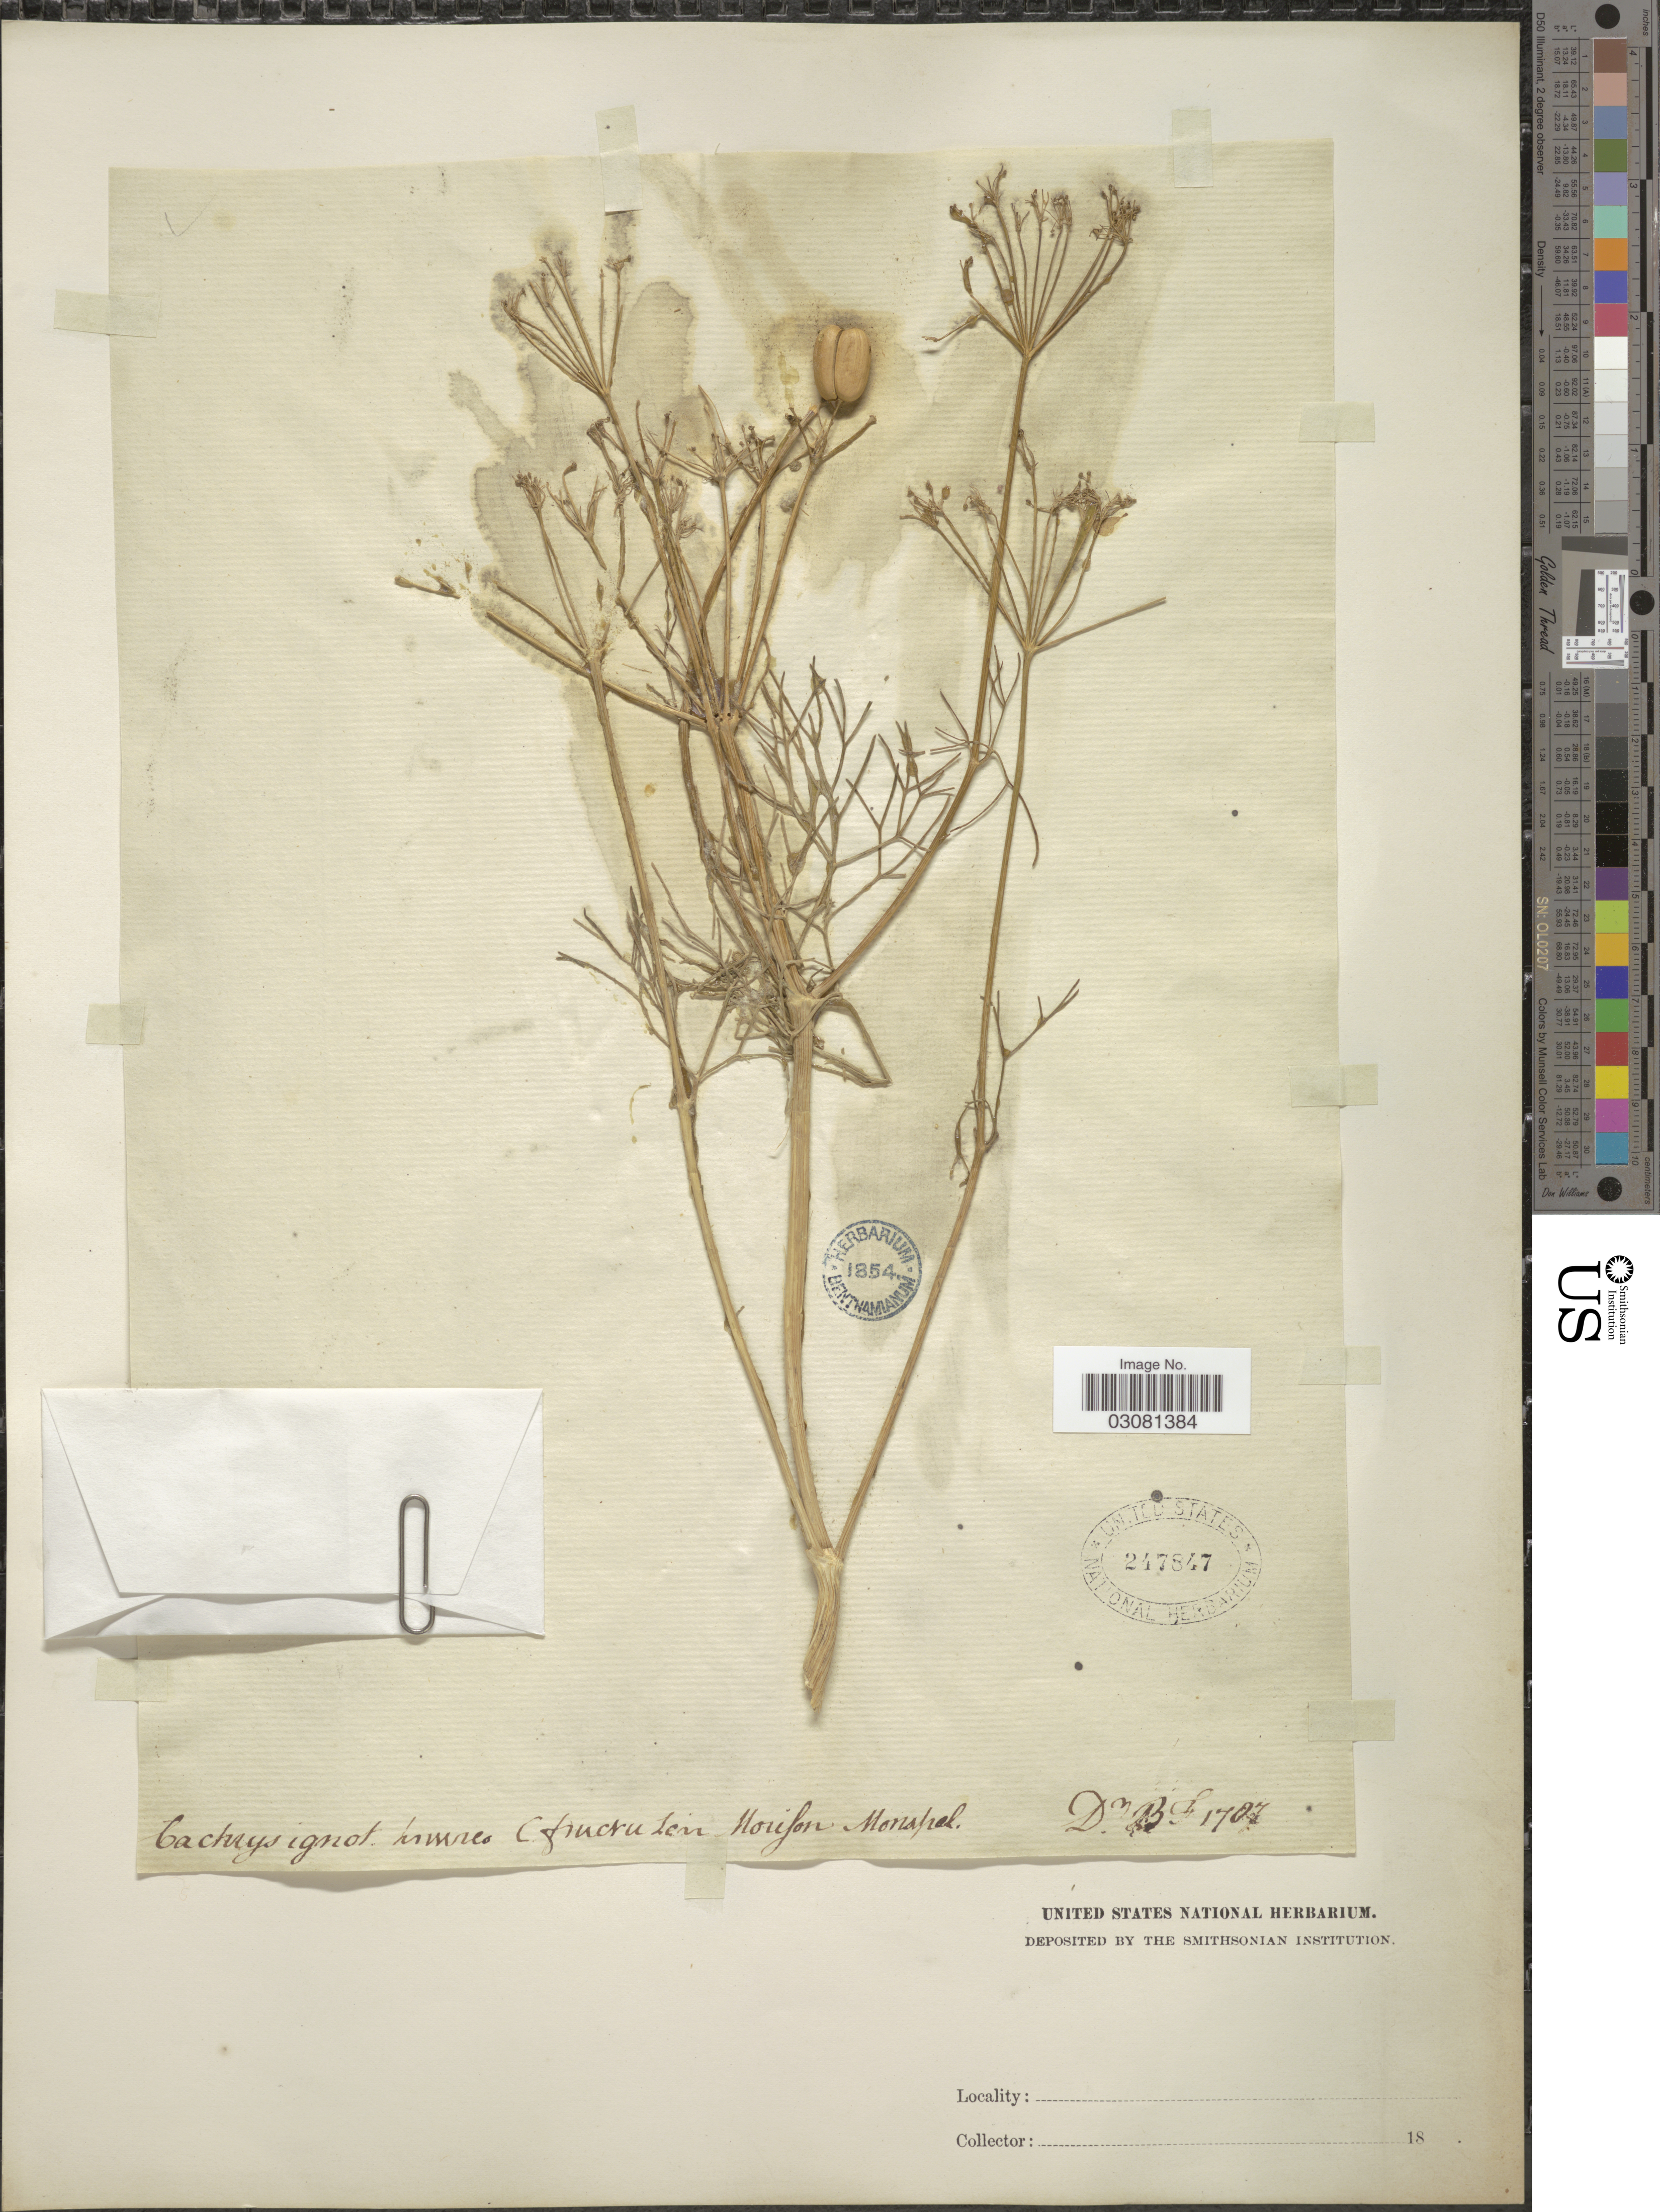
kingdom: Plantae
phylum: Tracheophyta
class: Magnoliopsida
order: Apiales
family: Apiaceae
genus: Cachrys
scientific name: Cachrys sp.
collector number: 1707?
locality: Horison Monsfral. [interpreted] [unsure placement]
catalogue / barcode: US 247847